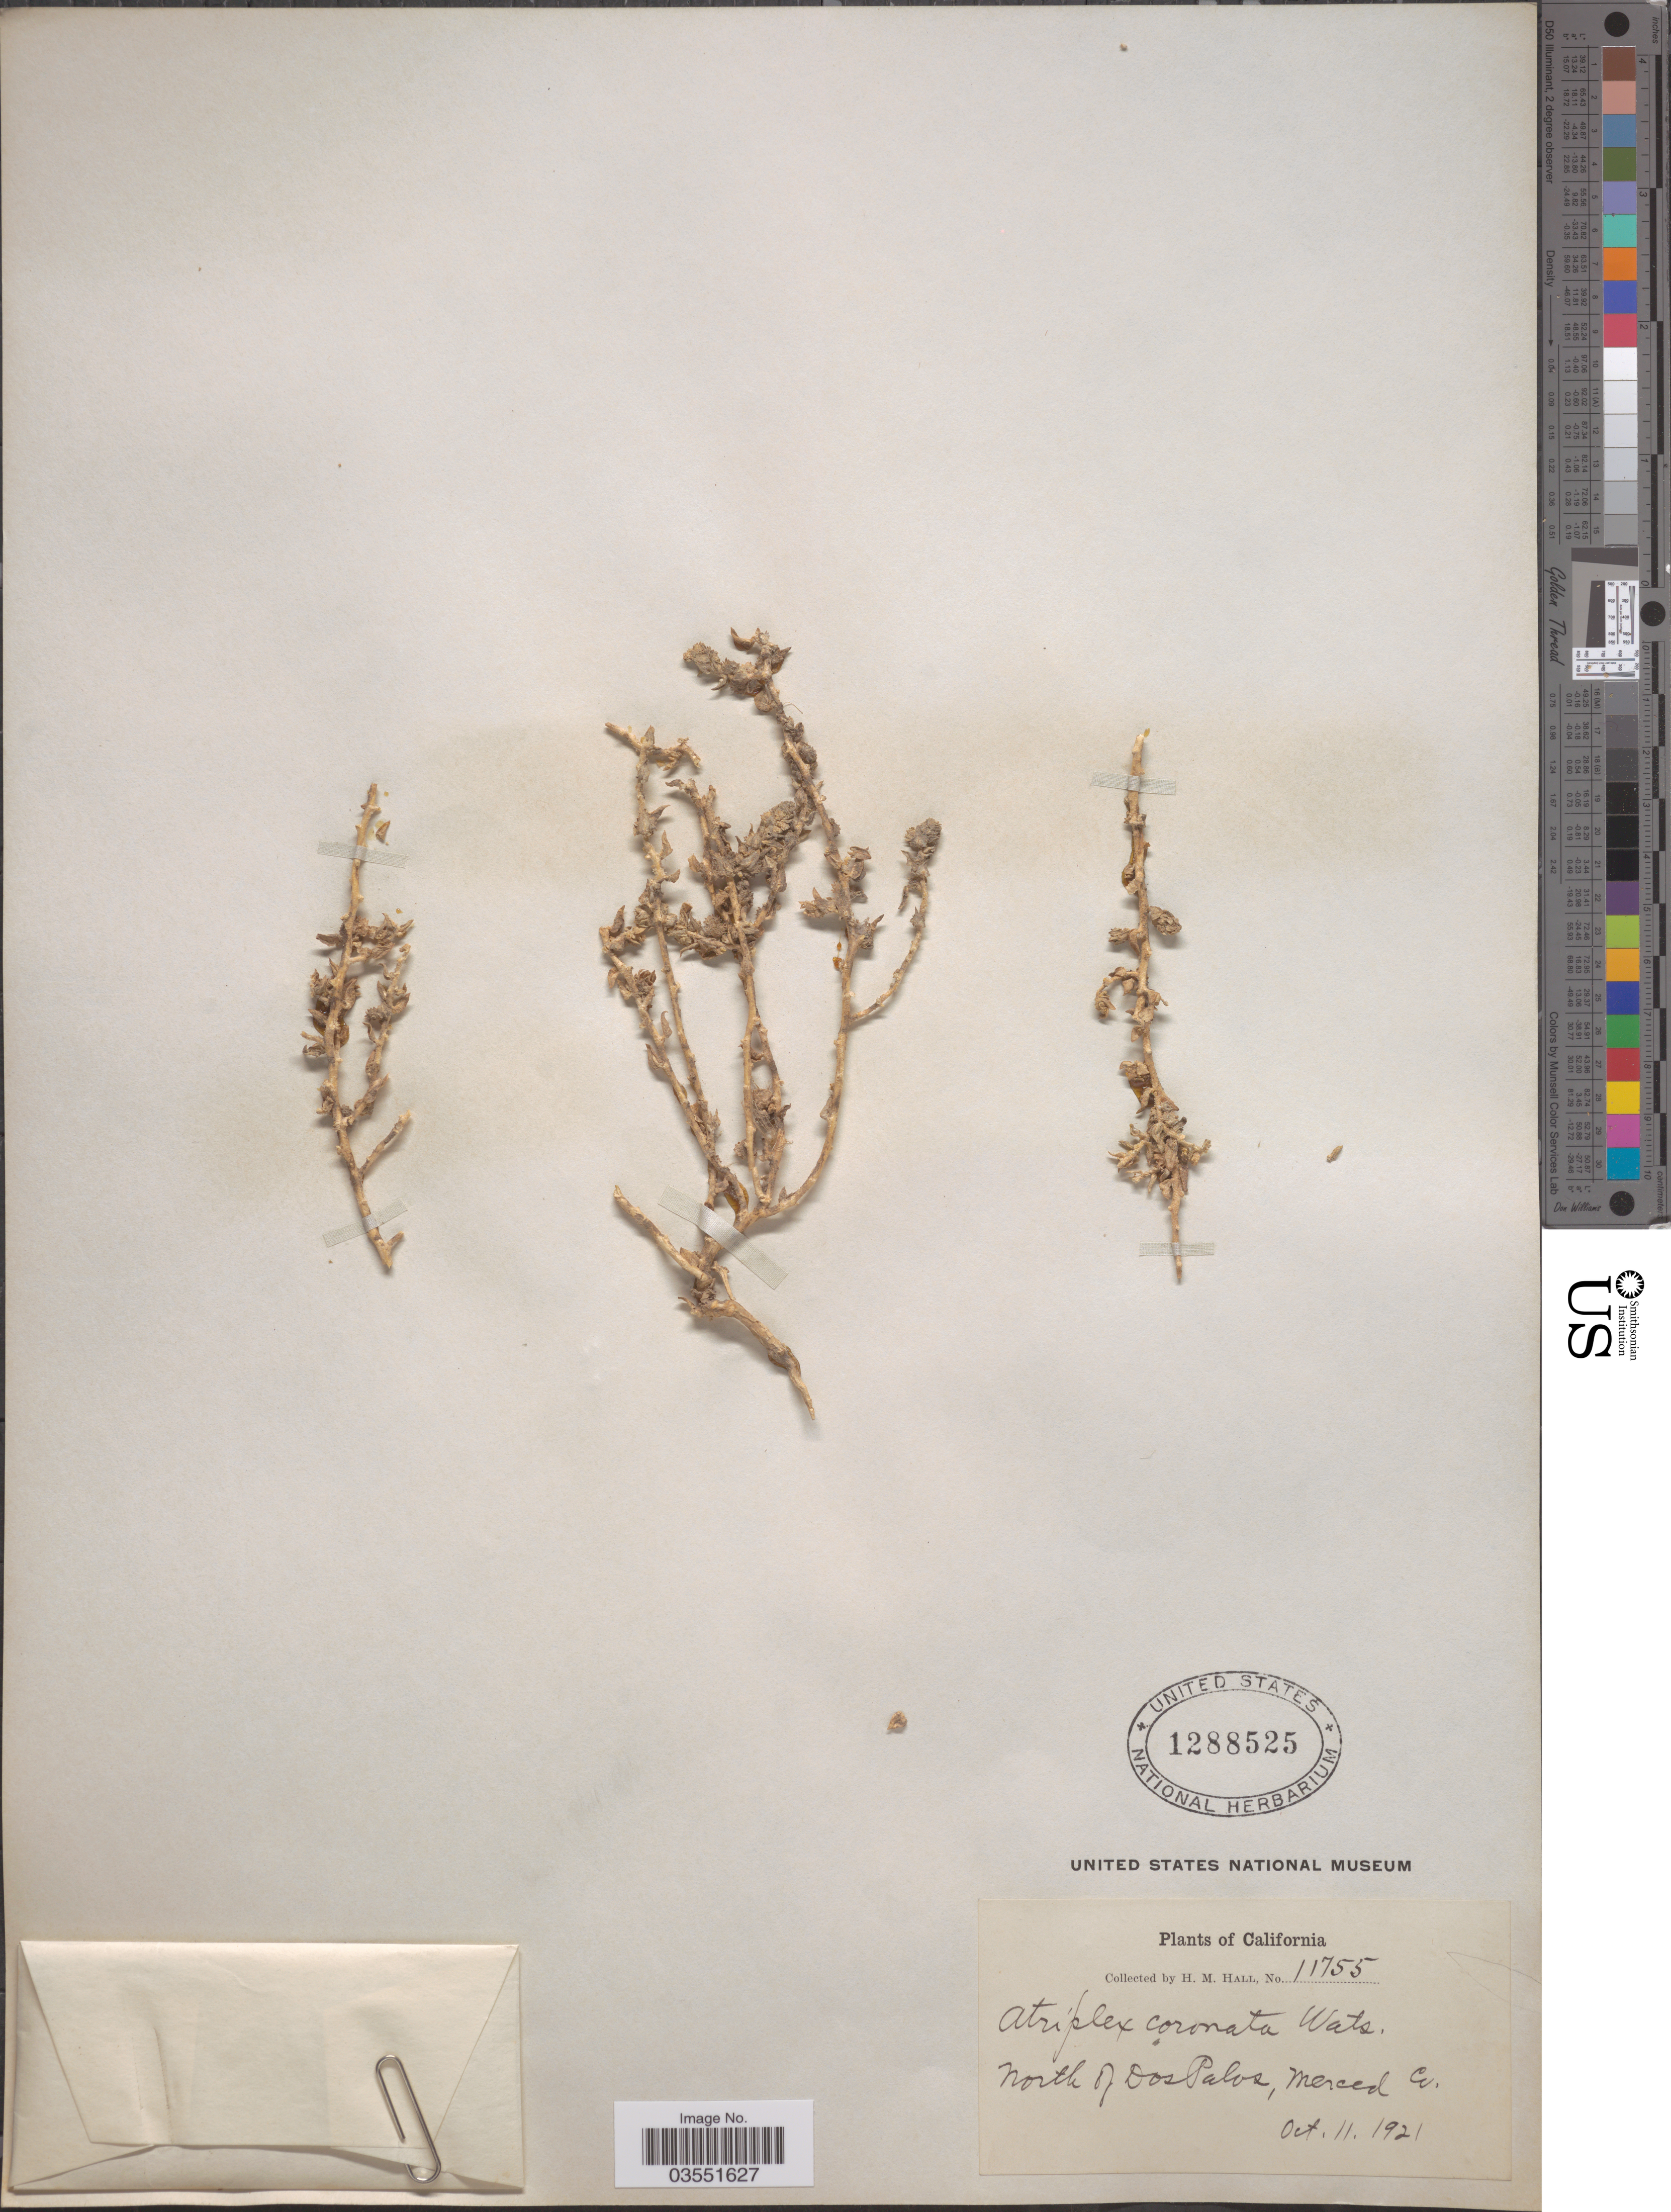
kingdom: Plantae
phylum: Tracheophyta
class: Magnoliopsida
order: Caryophyllales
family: Amaranthaceae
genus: Atriplex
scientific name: Atriplex coronata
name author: S. Watson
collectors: H. M. Hall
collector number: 11755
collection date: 1921-10-11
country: United States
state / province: California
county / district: Merced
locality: North of Dos Palos, Merced Co.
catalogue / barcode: US 1288525